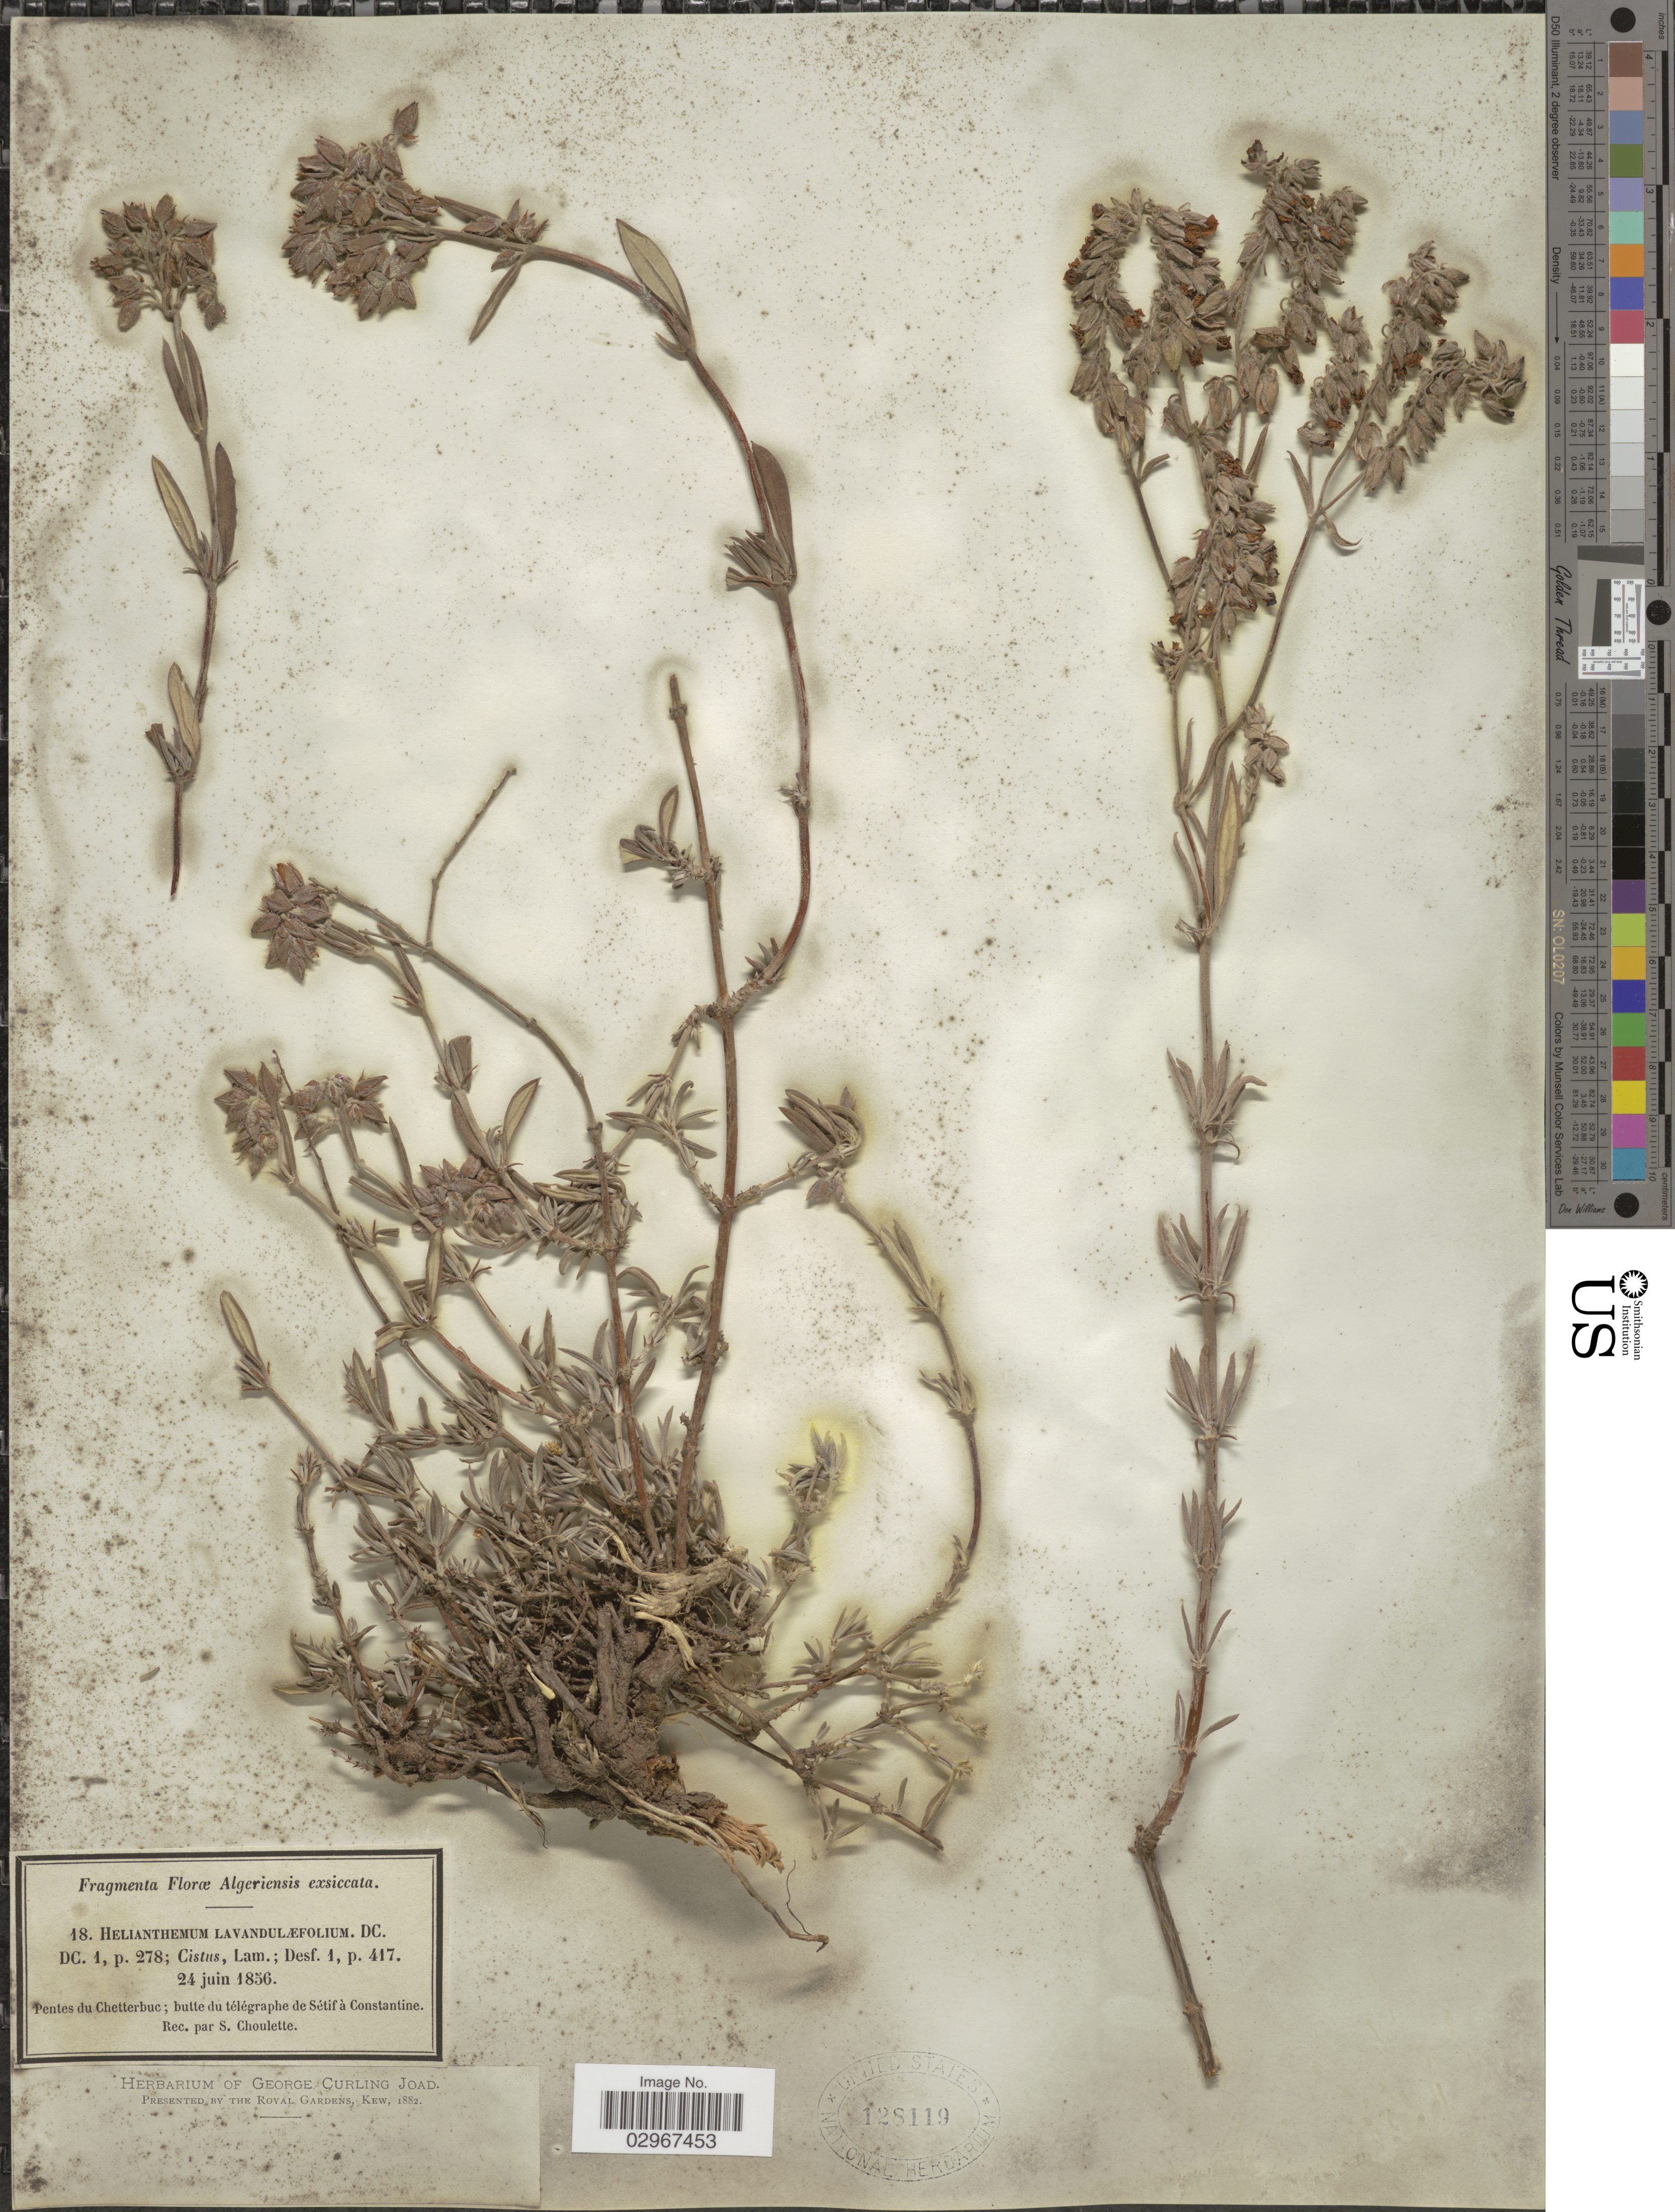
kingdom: Plantae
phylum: Tracheophyta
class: Magnoliopsida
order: Malvales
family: Cistaceae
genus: Helianthemum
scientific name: Helianthemum lavandulifolium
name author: Mill.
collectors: S. Choulette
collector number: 18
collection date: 1856-06-24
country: Algeria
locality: Algeriensis. Pentes du Chetterbuc ; butte du télégraphe de Sétif à Constantine.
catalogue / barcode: US 128119